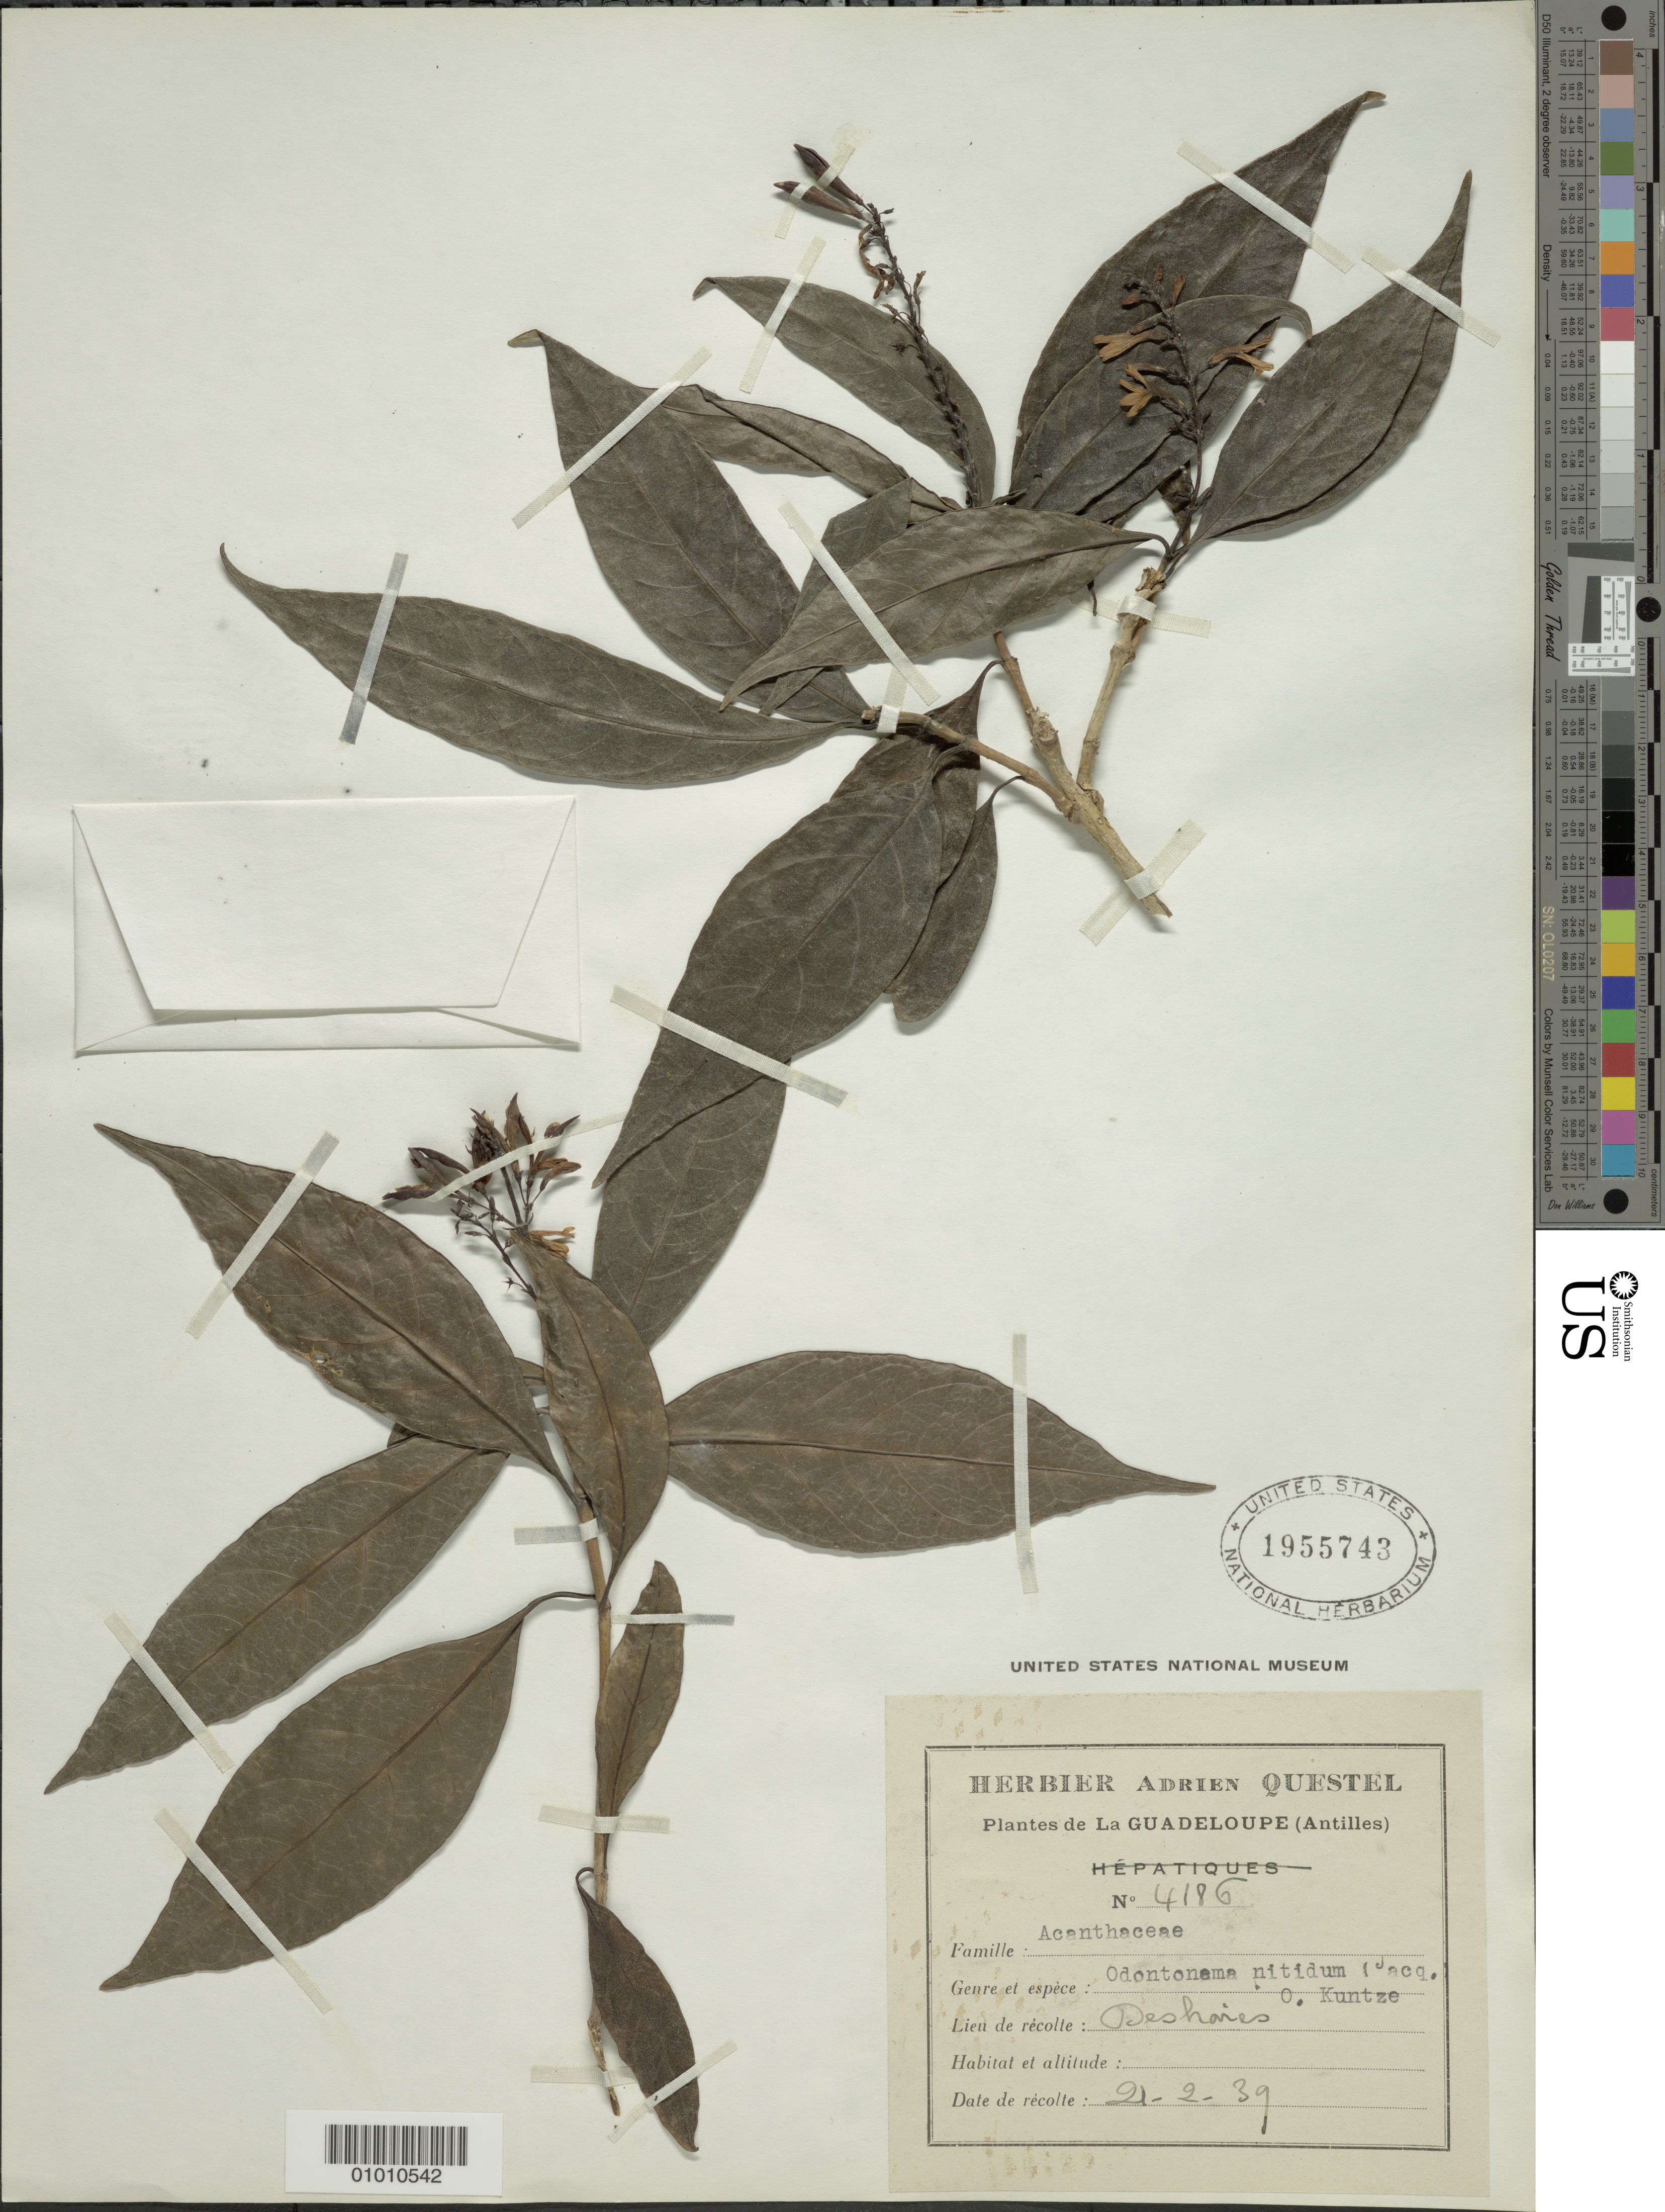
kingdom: Plantae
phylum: Tracheophyta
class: Magnoliopsida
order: Lamiales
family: Acanthaceae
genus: Odontonema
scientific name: Odontonema nitidum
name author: (Jacq.) Kuntze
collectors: A. Questel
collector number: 4186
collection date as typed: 21 Feb 1939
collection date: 1939-02-21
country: Guadeloupe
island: Basse Terre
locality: Deshaies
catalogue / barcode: US 1955743